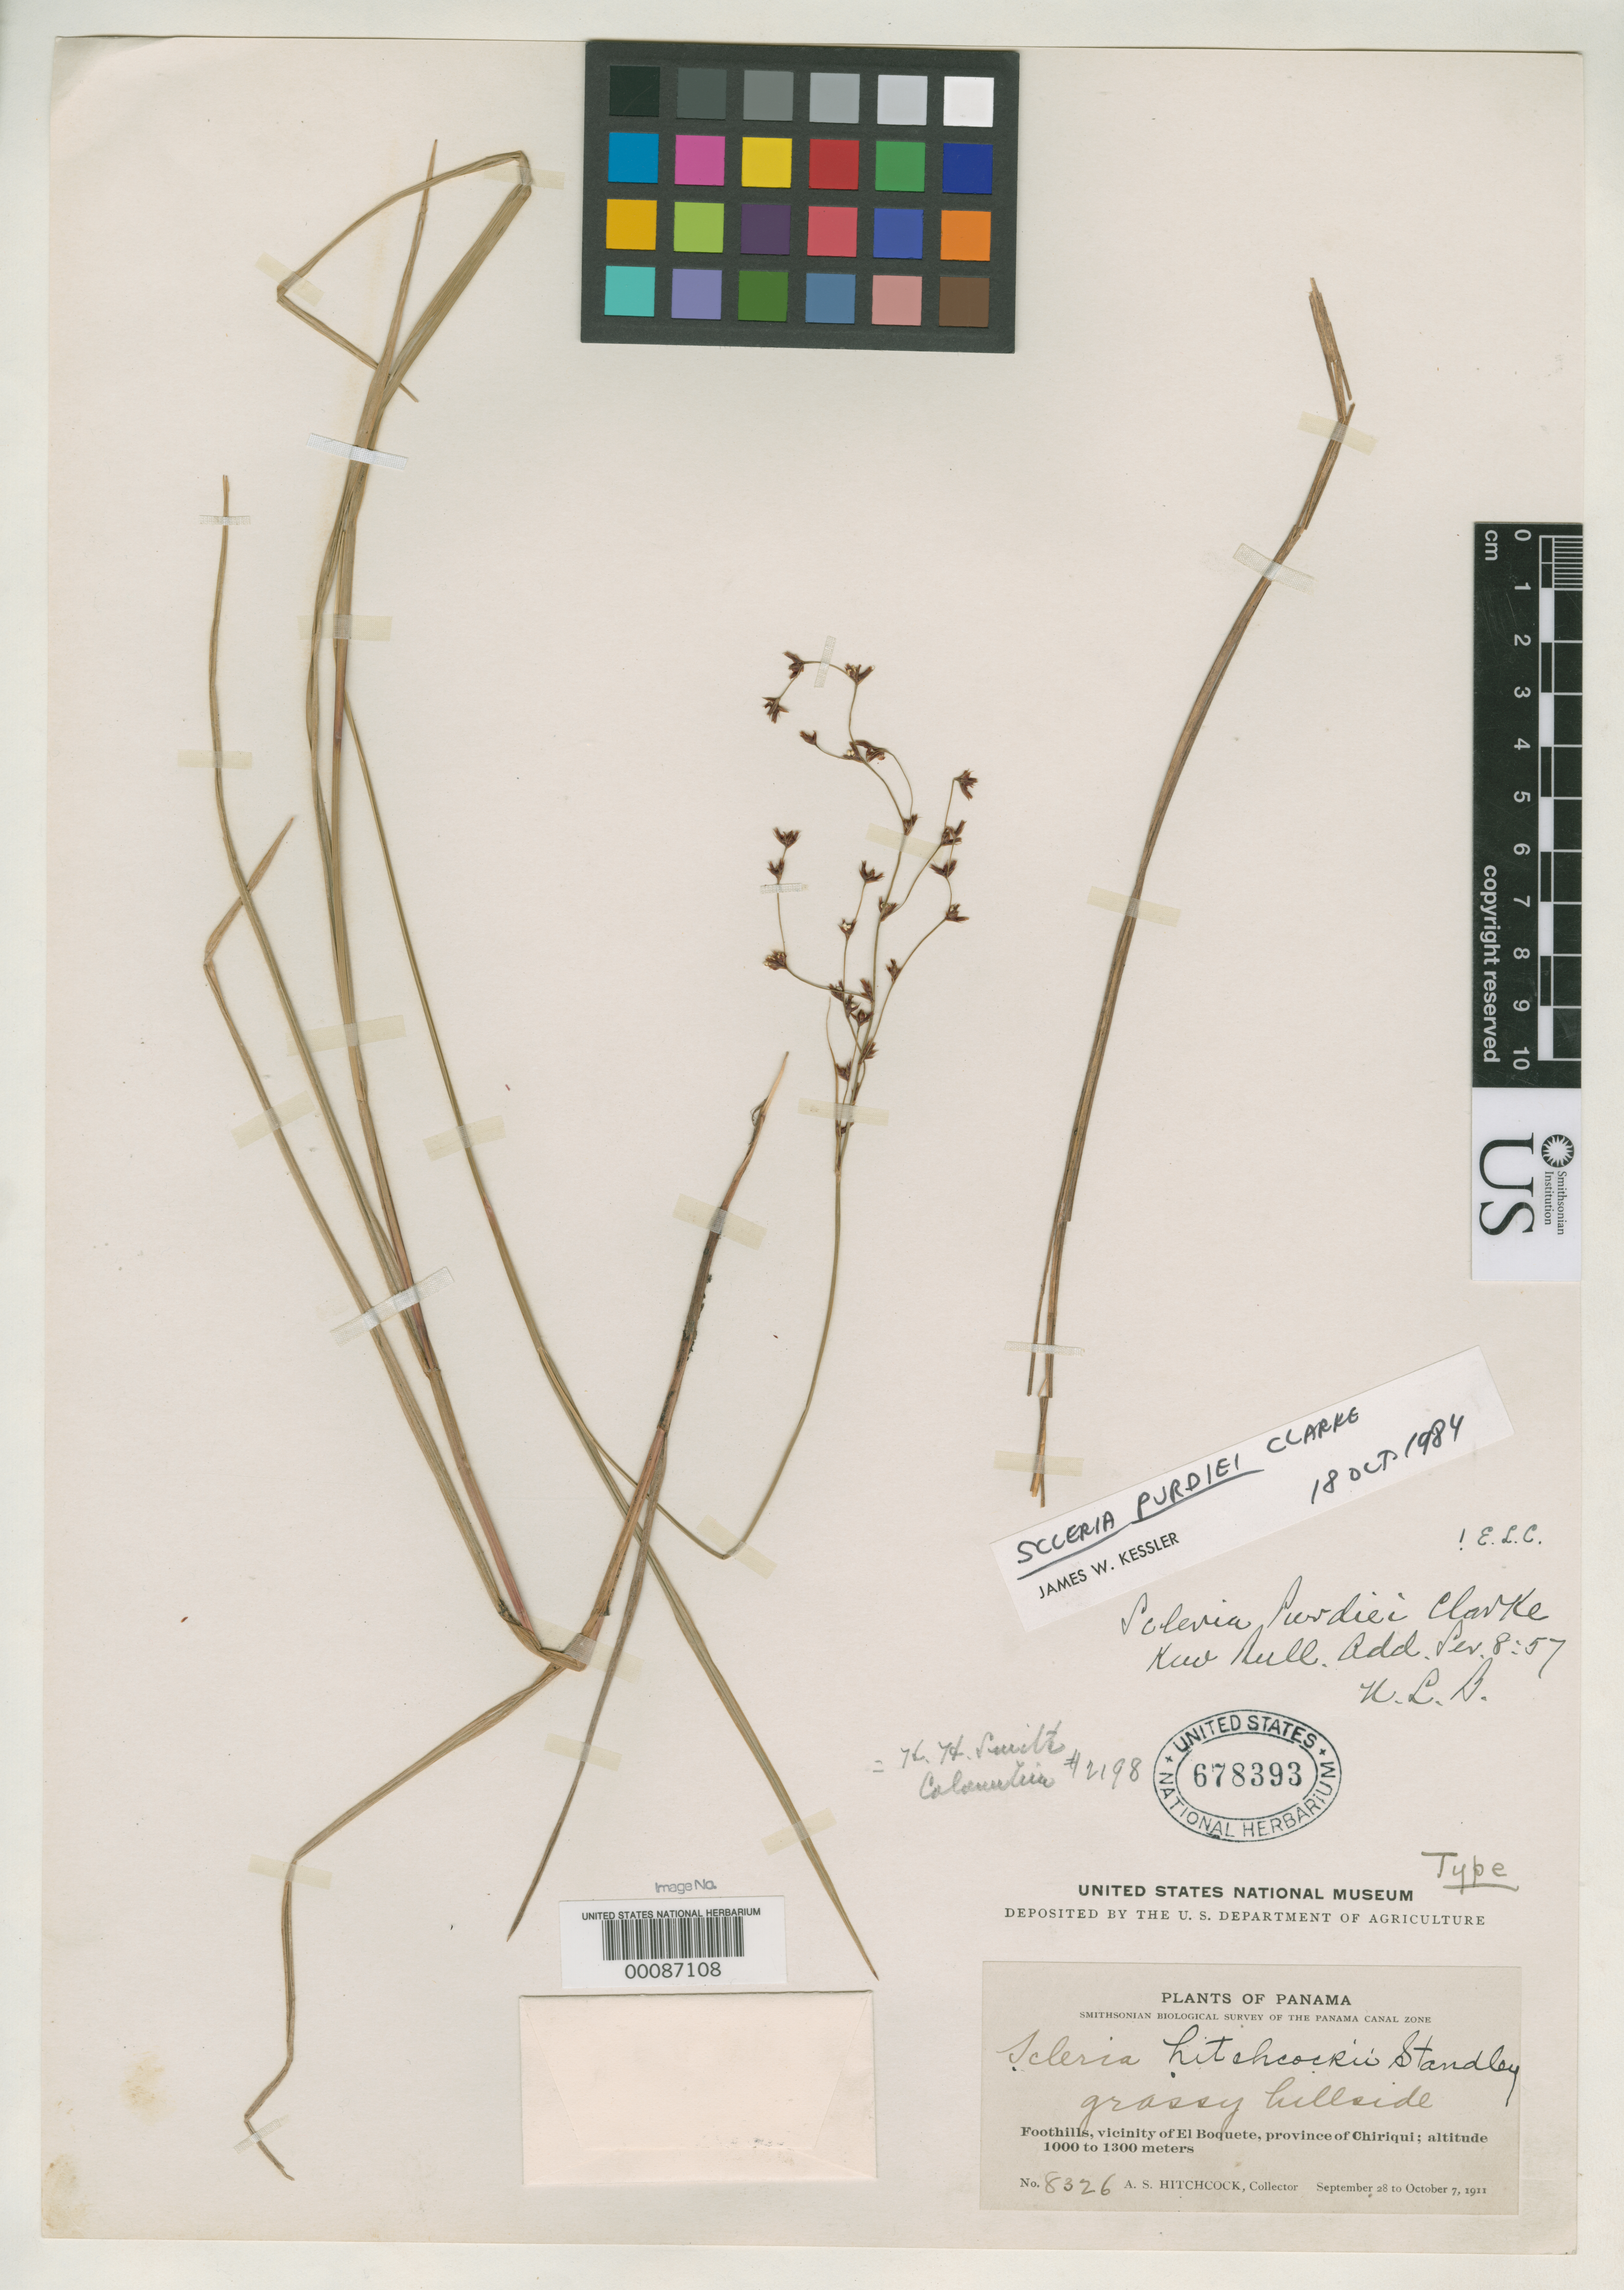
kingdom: Plantae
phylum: Tracheophyta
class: Liliopsida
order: Poales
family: Cyperaceae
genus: Scleria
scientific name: Scleria hitchcockii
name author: Standl.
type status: Holotype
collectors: A. S. Hitchcock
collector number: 8326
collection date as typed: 28 Sep 1911 to 07 Oct 1911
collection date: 1911-09-28/1911-10-07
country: Panama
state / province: Chiriquí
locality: Near El Boquete.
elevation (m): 1000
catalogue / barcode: US 678393